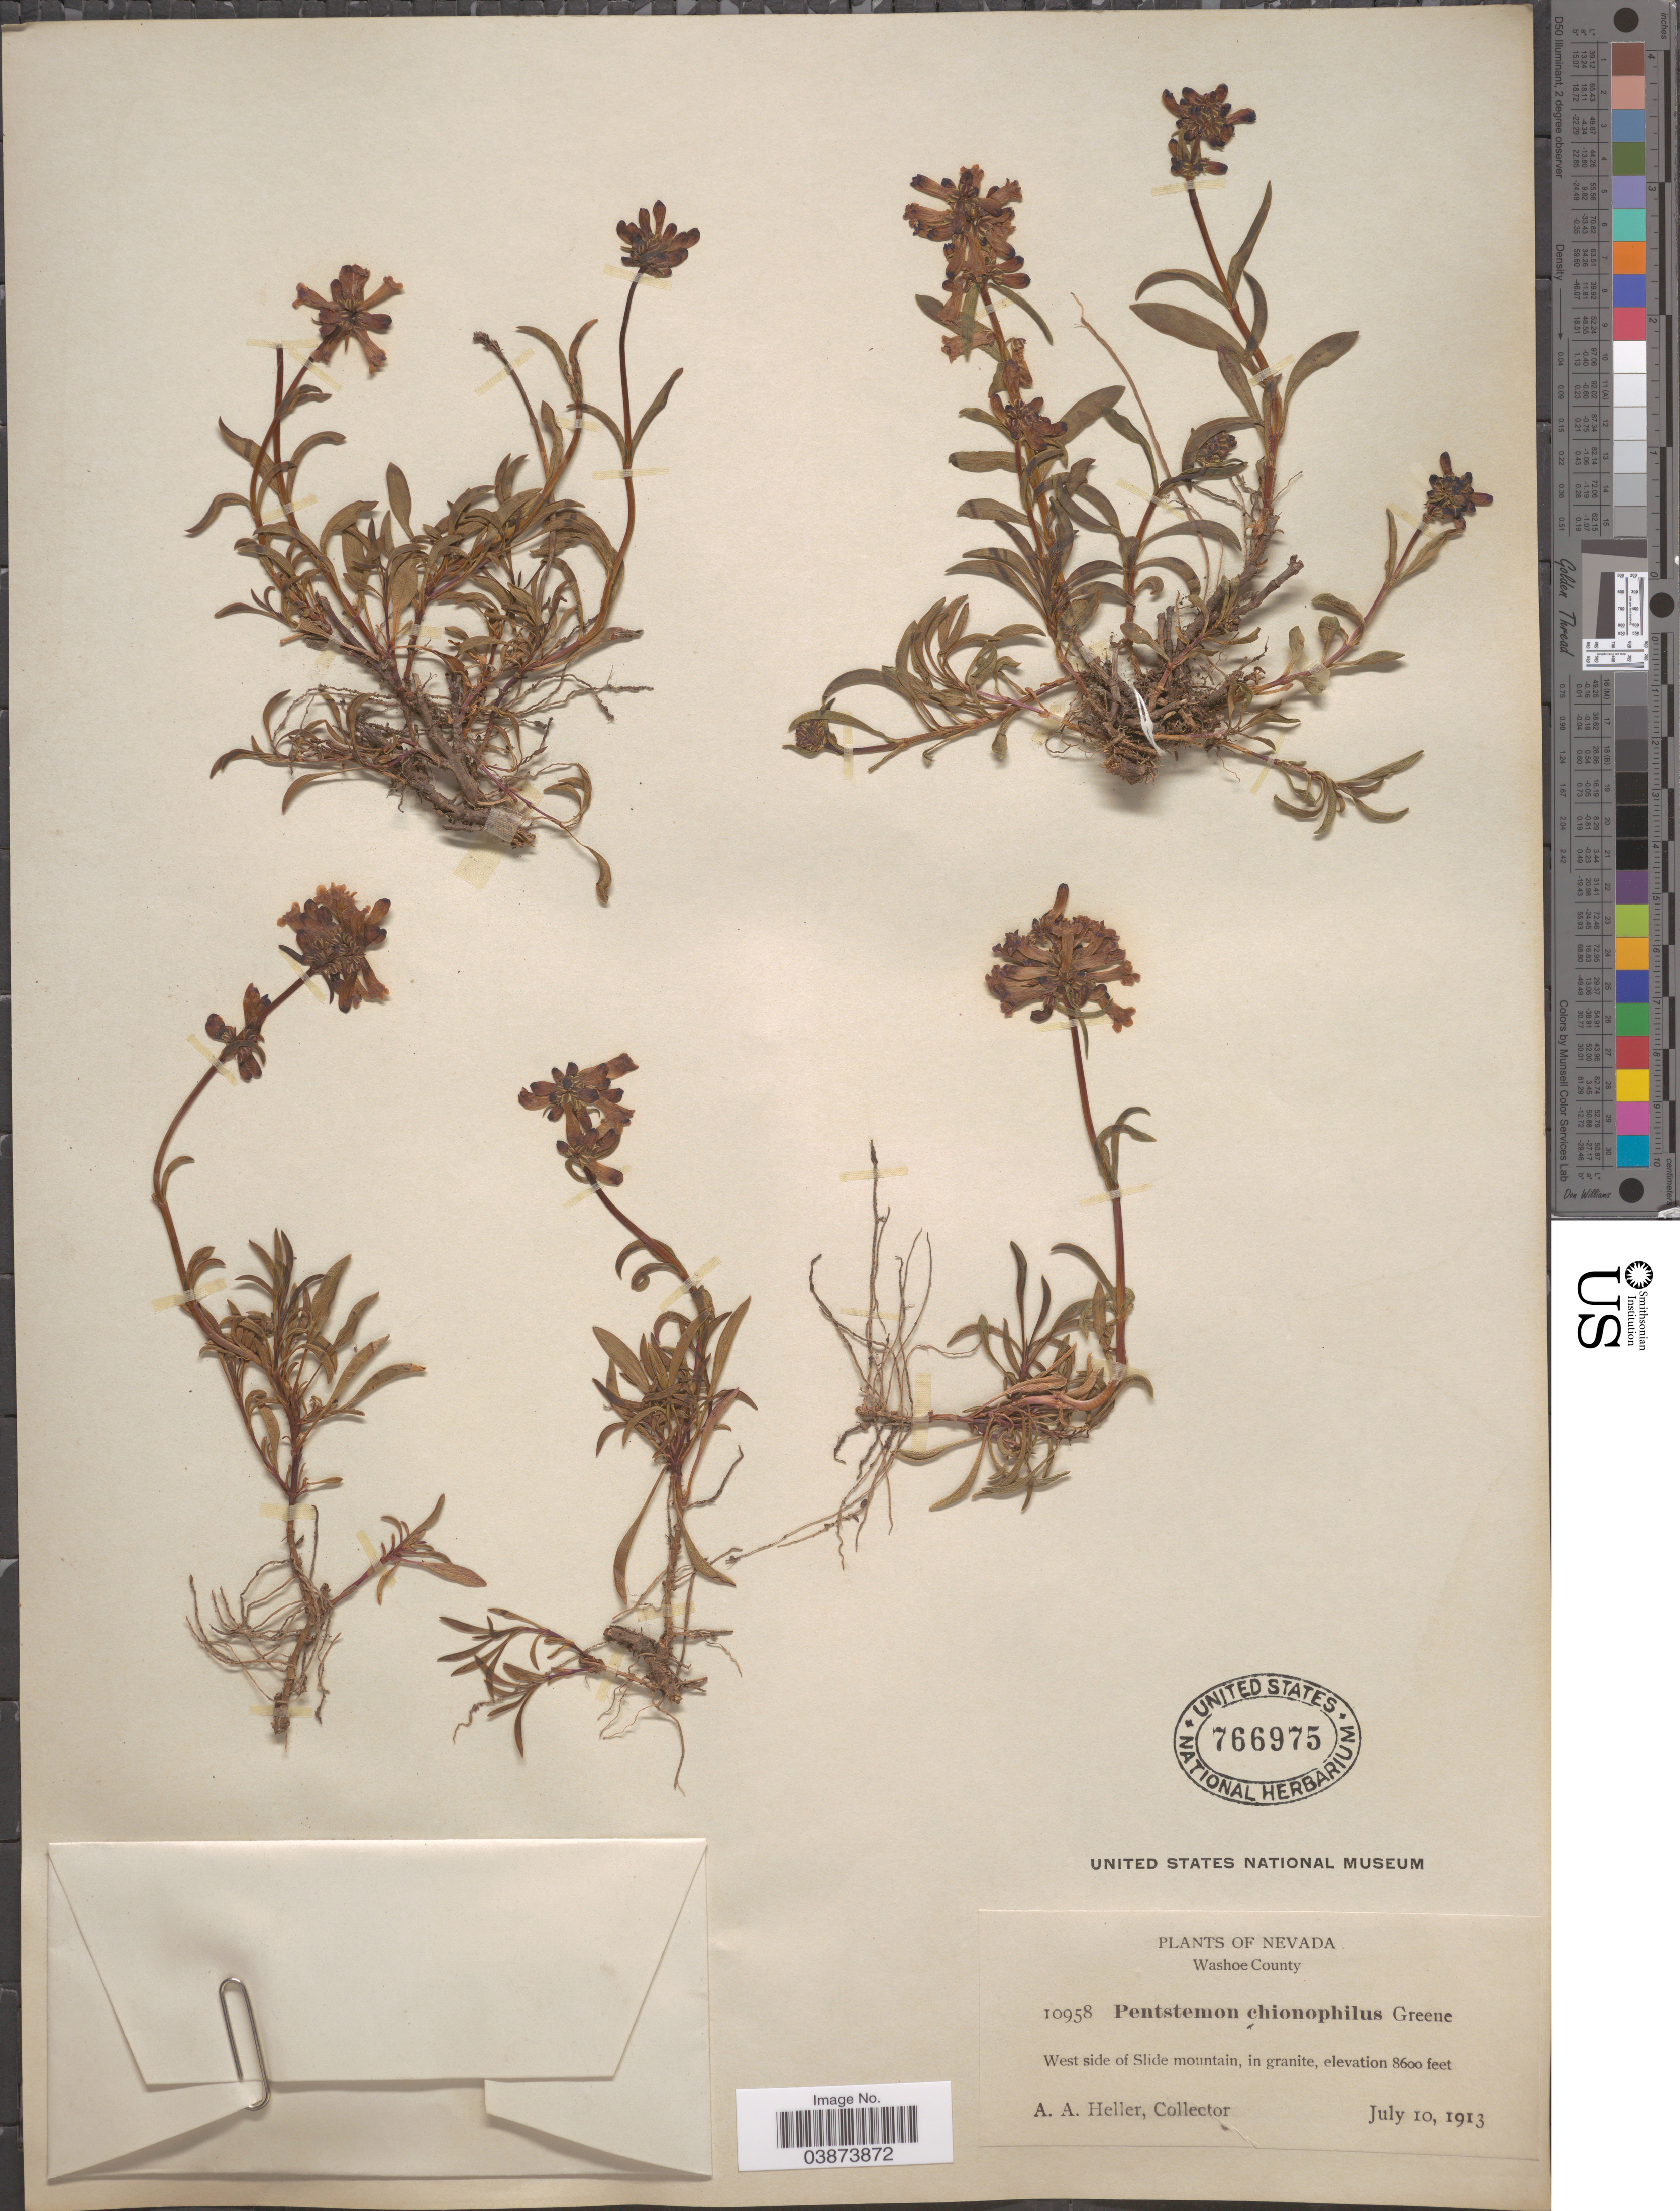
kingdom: Plantae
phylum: Tracheophyta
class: Magnoliopsida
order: Lamiales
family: Plantaginaceae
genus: Penstemon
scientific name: Penstemon chionophilus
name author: Greene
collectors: A. A. Heller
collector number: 10958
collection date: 1913-07-10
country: United States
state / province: Nevada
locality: Washoe County. West side of Slide mountain.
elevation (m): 2621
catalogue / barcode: US 766975